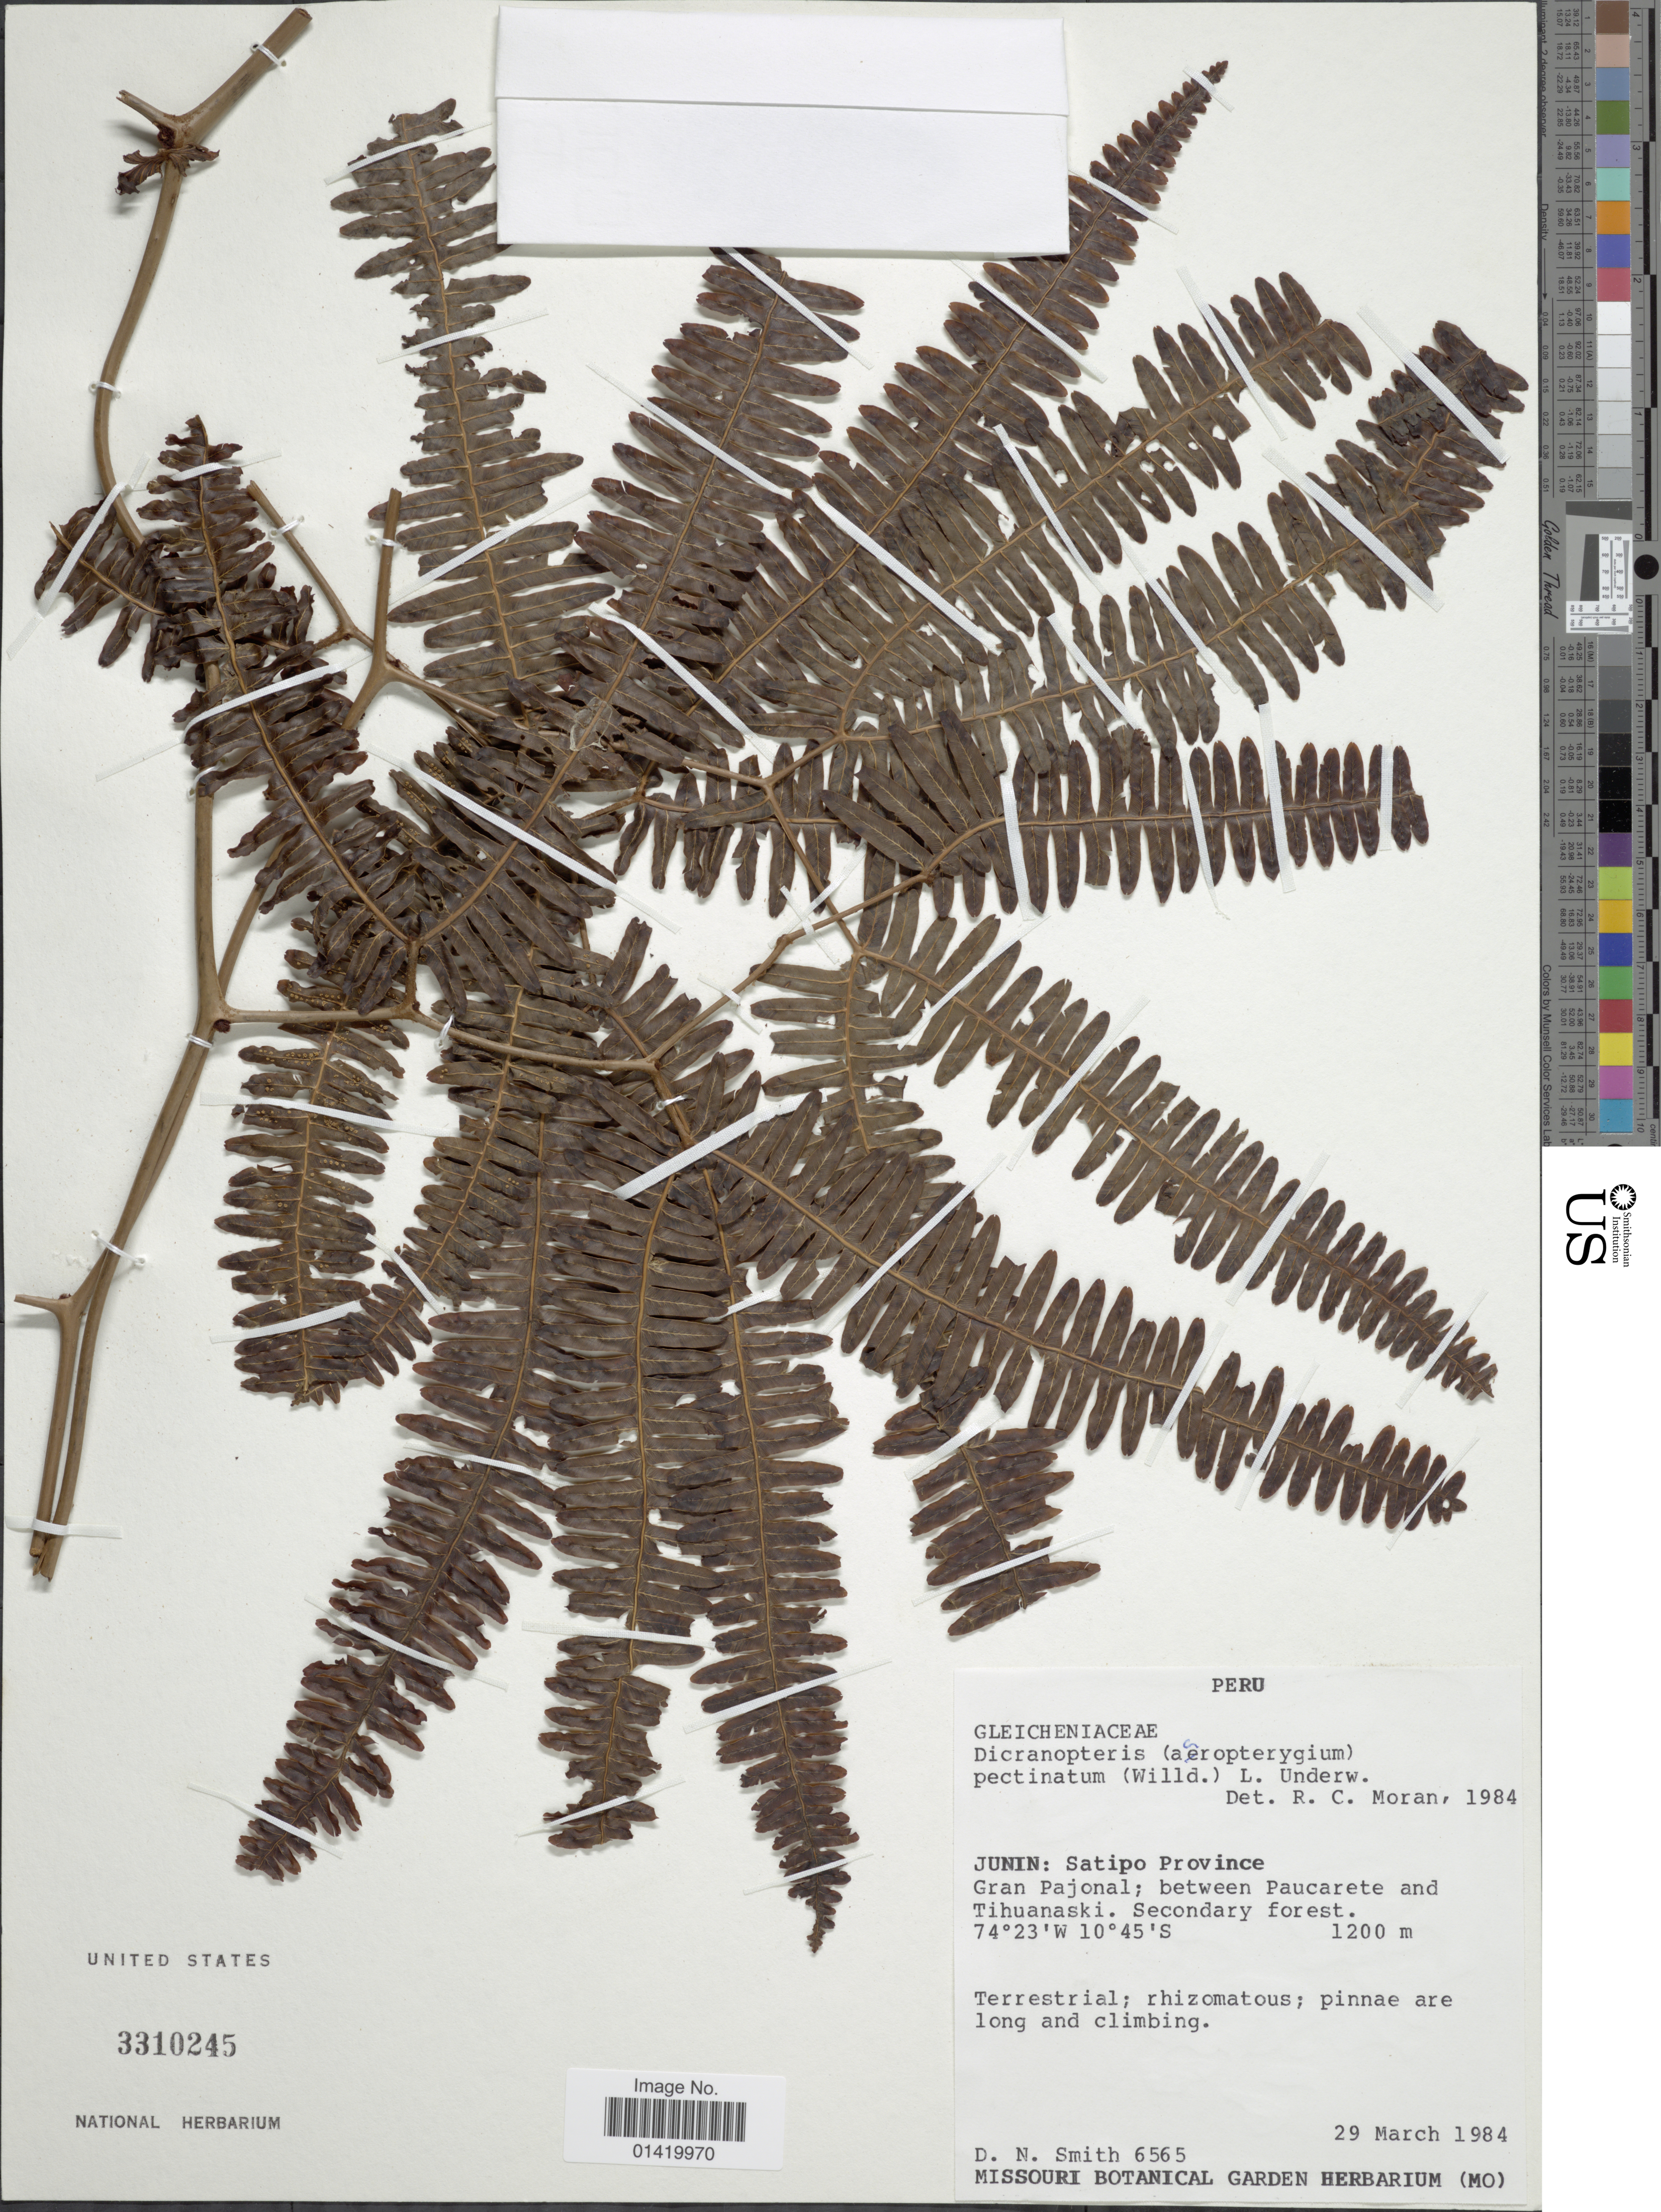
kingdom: Plantae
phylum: Tracheophyta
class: Polypodiopsida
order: Gleicheniales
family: Gleicheniaceae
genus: Gleichenella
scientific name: Gleichenella pectinata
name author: (Willd.) Ching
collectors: D. Smith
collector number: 6565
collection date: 1984-03-29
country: Peru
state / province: Junín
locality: Satipo Province Gran Pajonal; between Paucarte and Tihuanaski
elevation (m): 1200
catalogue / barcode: US 3310245